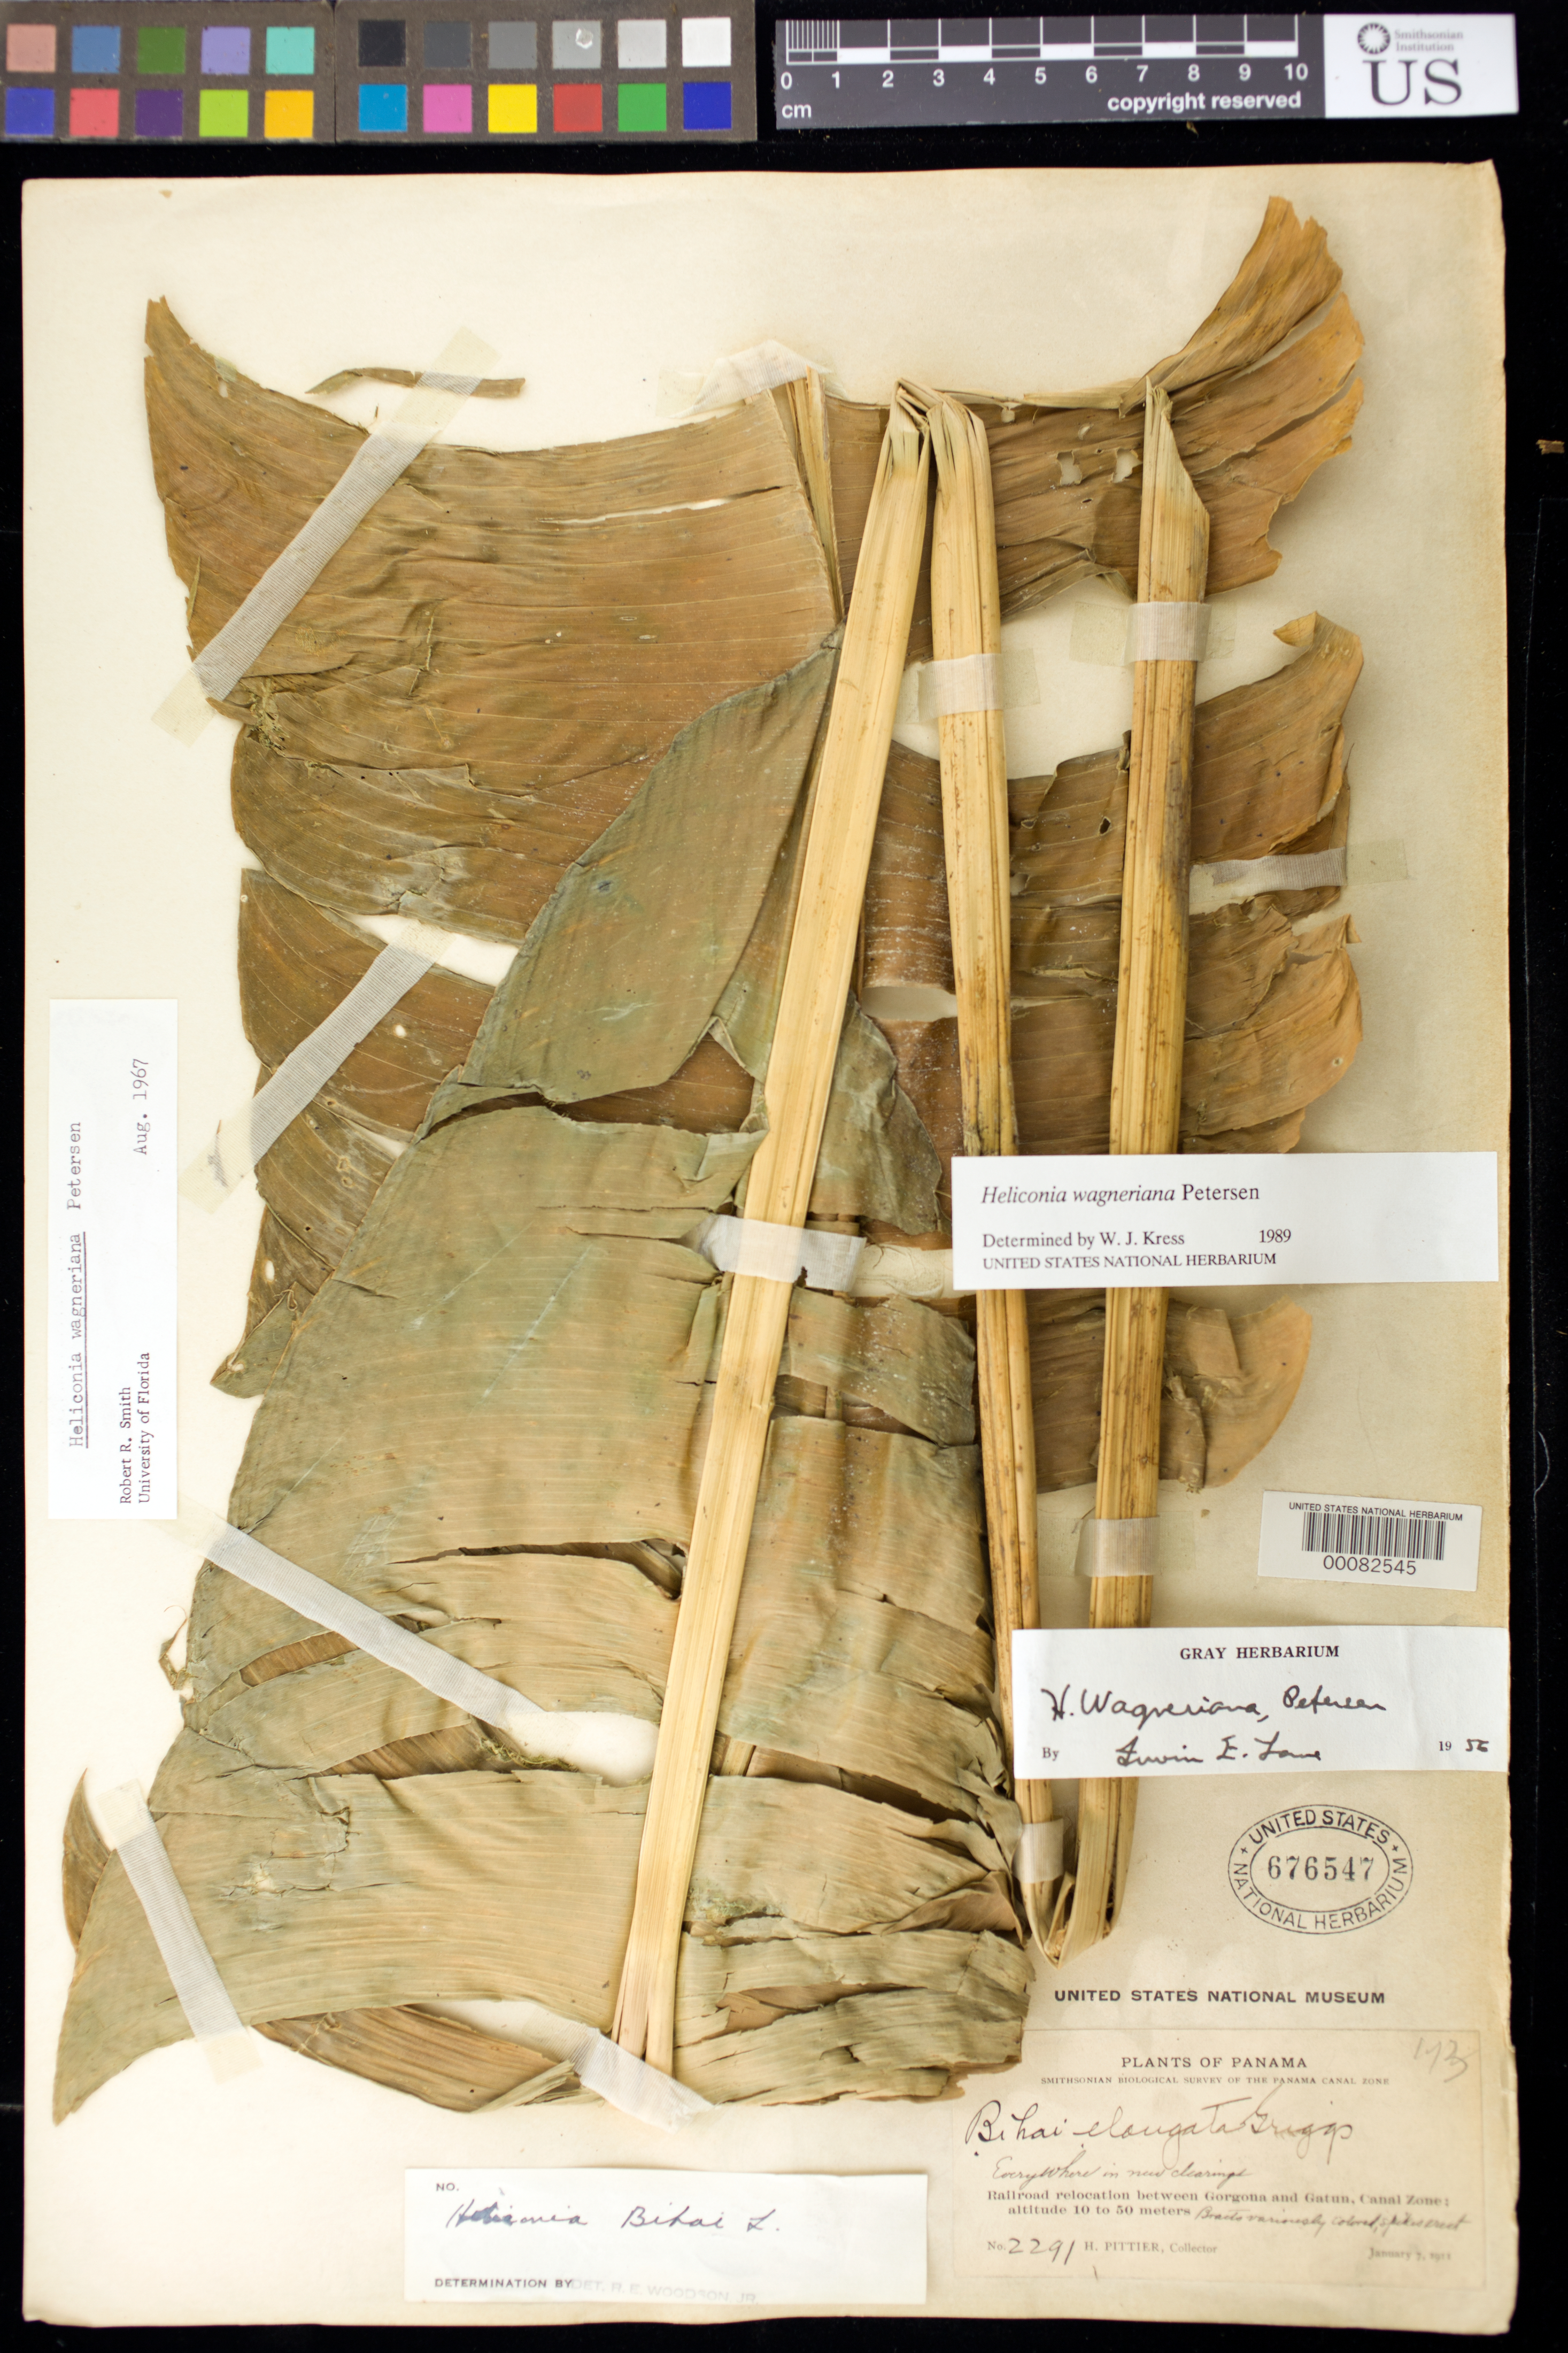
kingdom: Plantae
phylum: Tracheophyta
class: Liliopsida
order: Zingiberales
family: Heliconiaceae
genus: Heliconia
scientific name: Heliconia wagneriana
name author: Petersen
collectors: H. F. Pittier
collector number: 2291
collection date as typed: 07 Jan 1911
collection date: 1911-01-07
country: Panama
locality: Railroad relocation between Gorgona and Gatun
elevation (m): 10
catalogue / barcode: US 676547